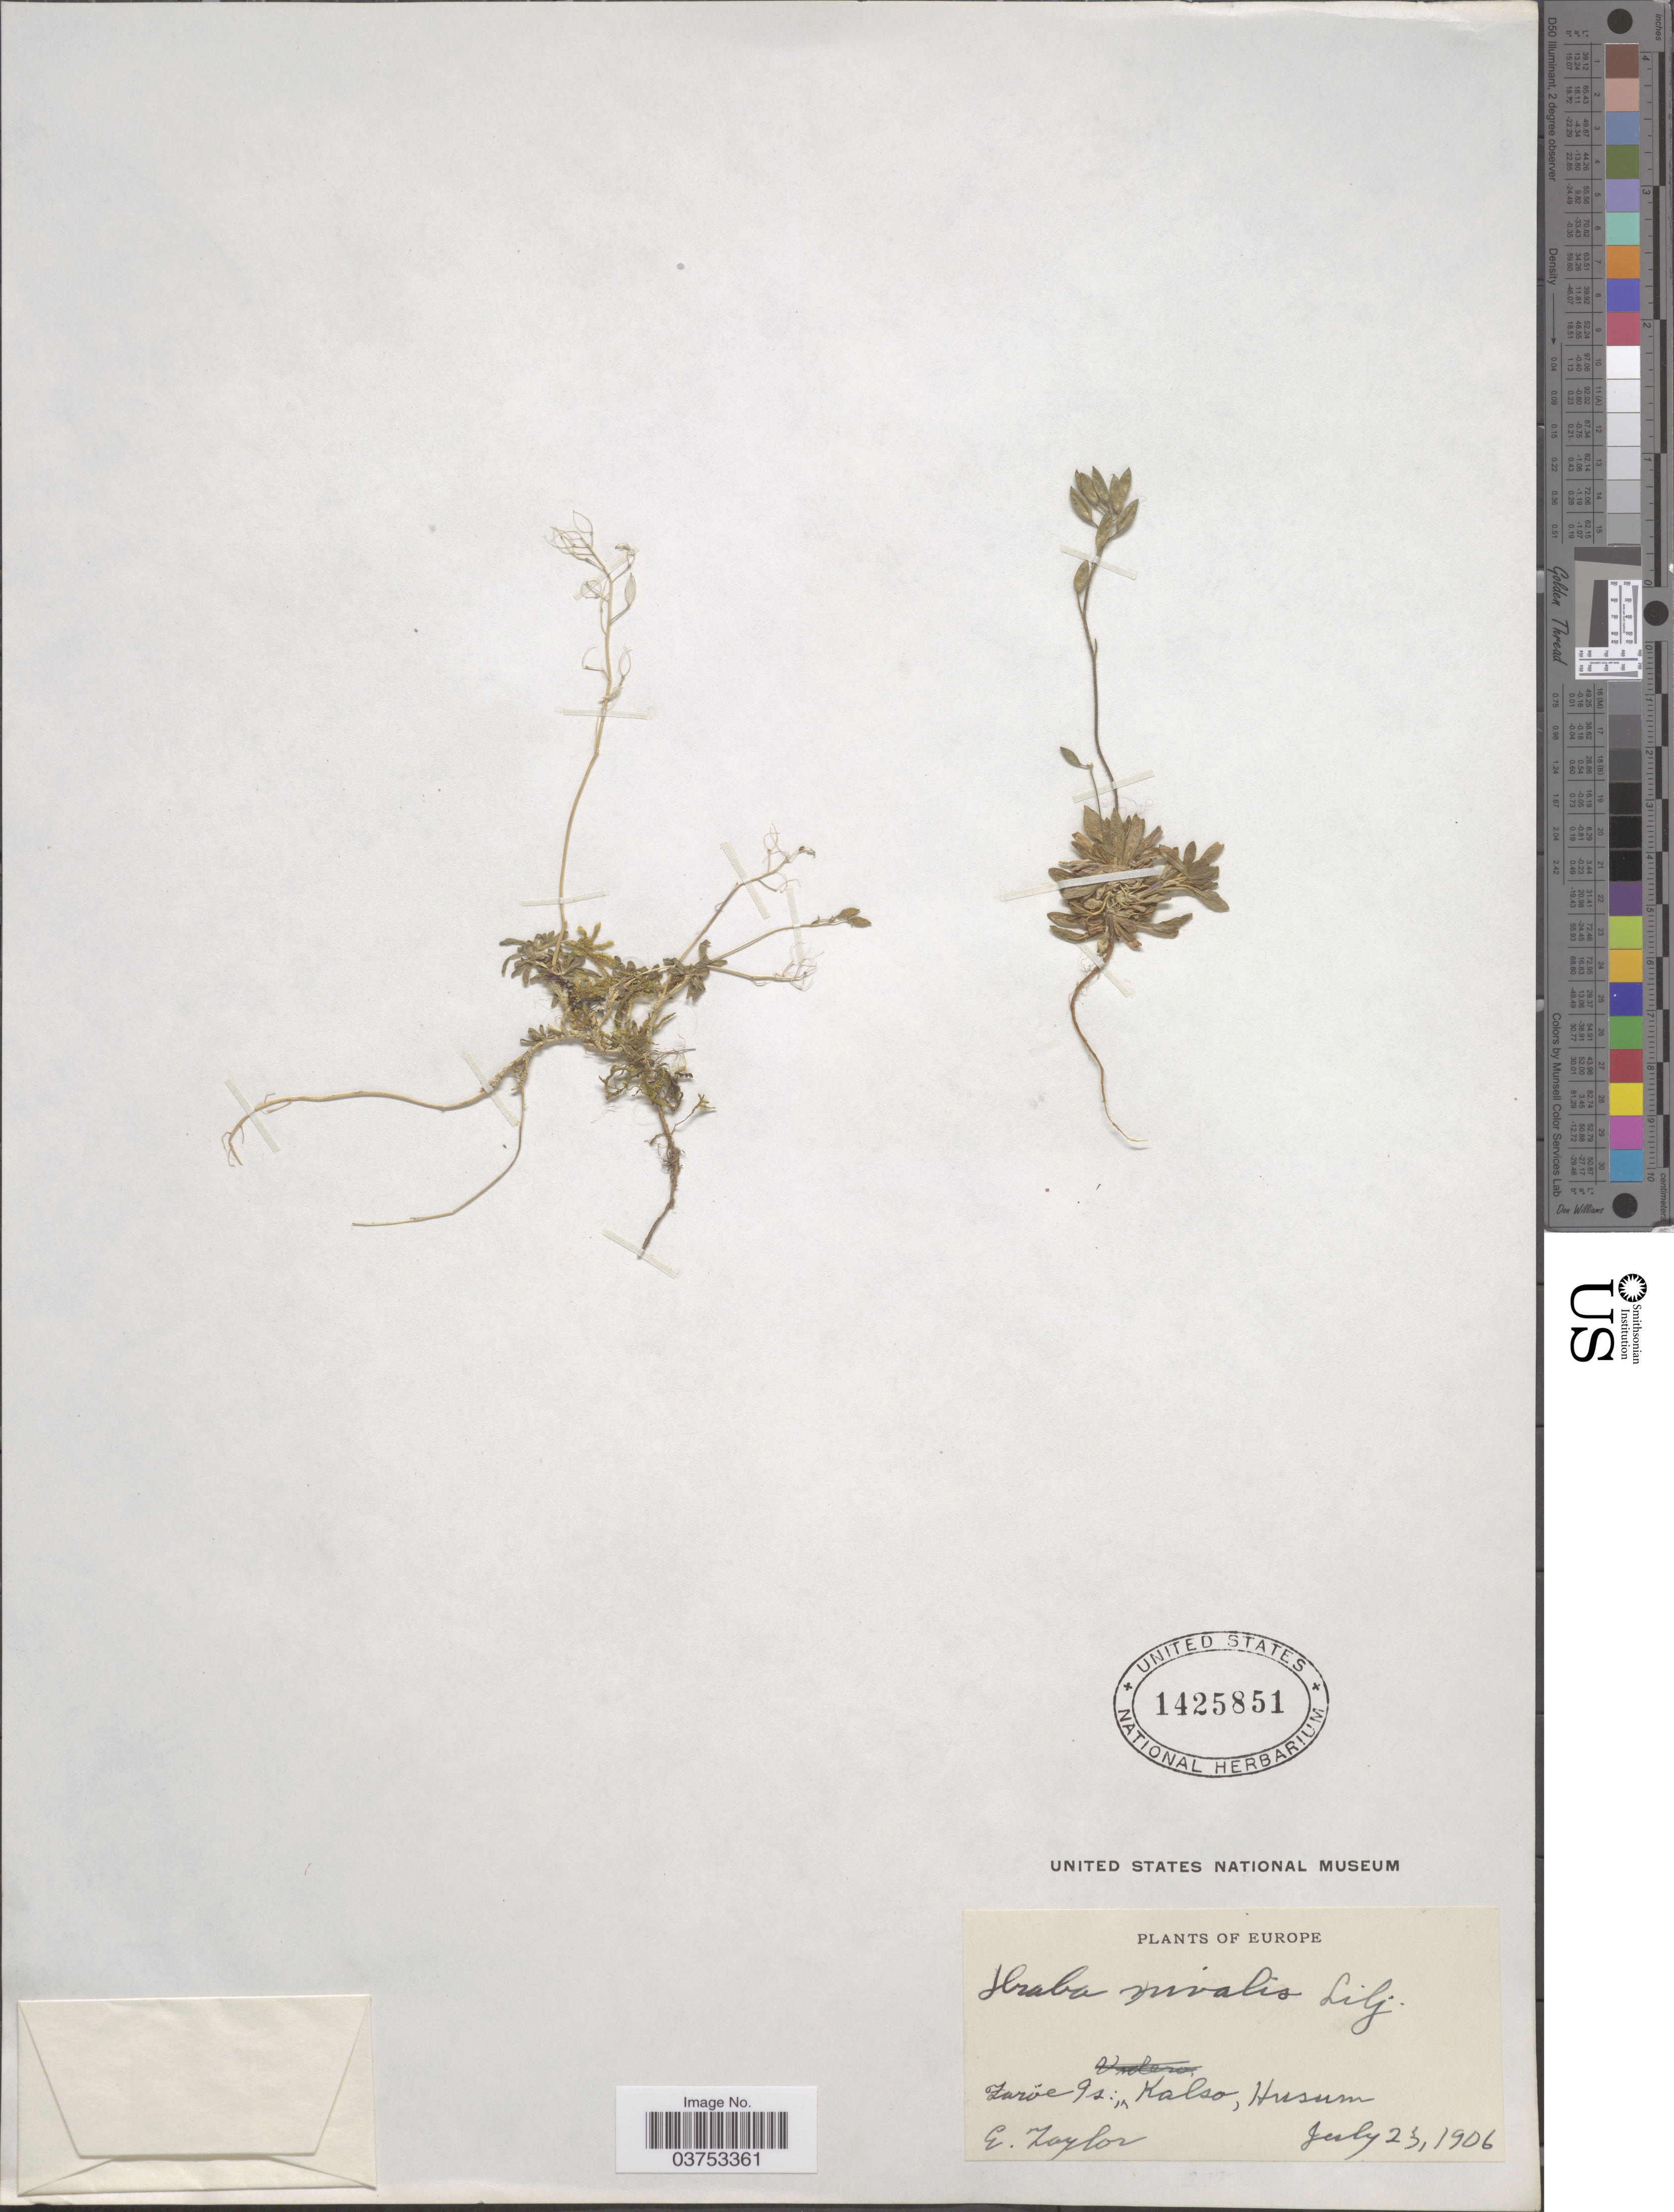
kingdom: Plantae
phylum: Tracheophyta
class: Magnoliopsida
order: Brassicales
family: Brassicaceae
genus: Draba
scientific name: Draba nivalis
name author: Lilj.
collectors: E. Taylor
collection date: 1906-07-23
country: Faroe Islands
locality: Europe. Faröe Is: in Kalso, Husum.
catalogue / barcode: US 1425851